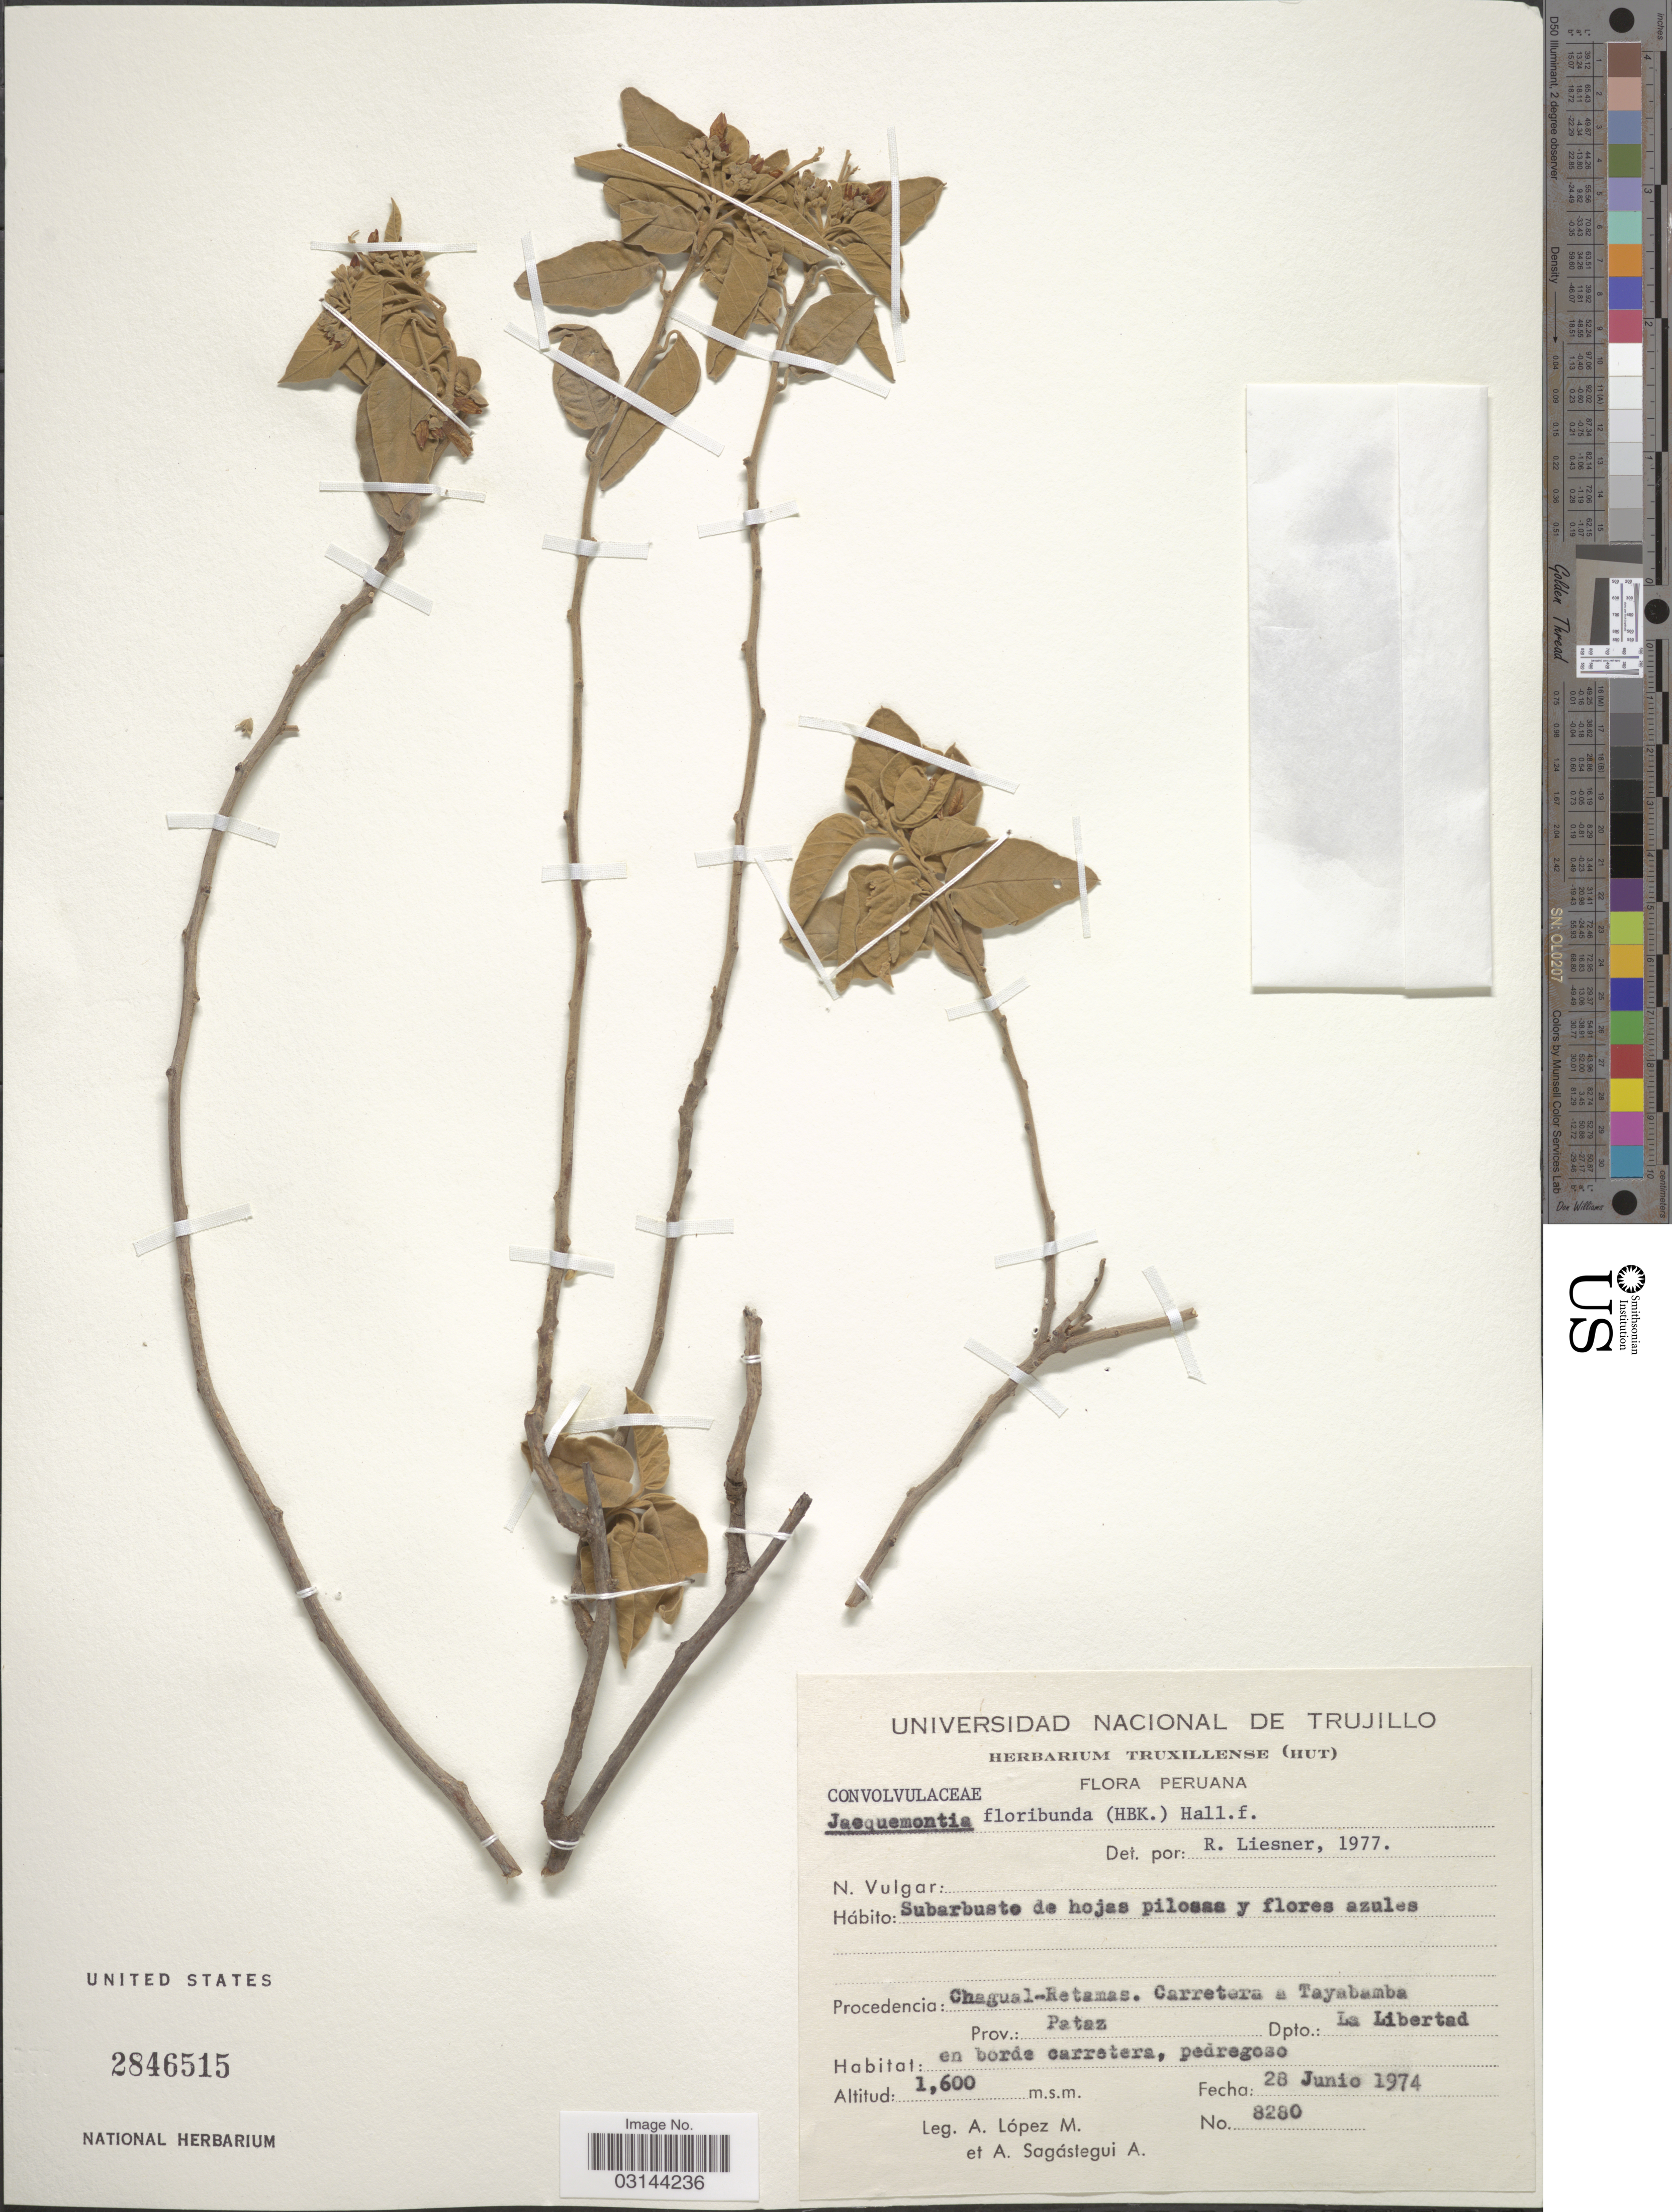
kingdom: Plantae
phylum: Tracheophyta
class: Magnoliopsida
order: Solanales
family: Convolvulaceae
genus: Jacquemontia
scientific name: Jacquemontia floribunda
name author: (Kunth) Hallier f.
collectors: A. López M. & A. Sagástegui A.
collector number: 8280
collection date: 1974-06-28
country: Peru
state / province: La Libertad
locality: Procedencia: Chagual-Retamas. Carretera a Tayabamba, Prov.: Pataz, Dpto.: La Libertad.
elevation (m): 1600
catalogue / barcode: US 2846515